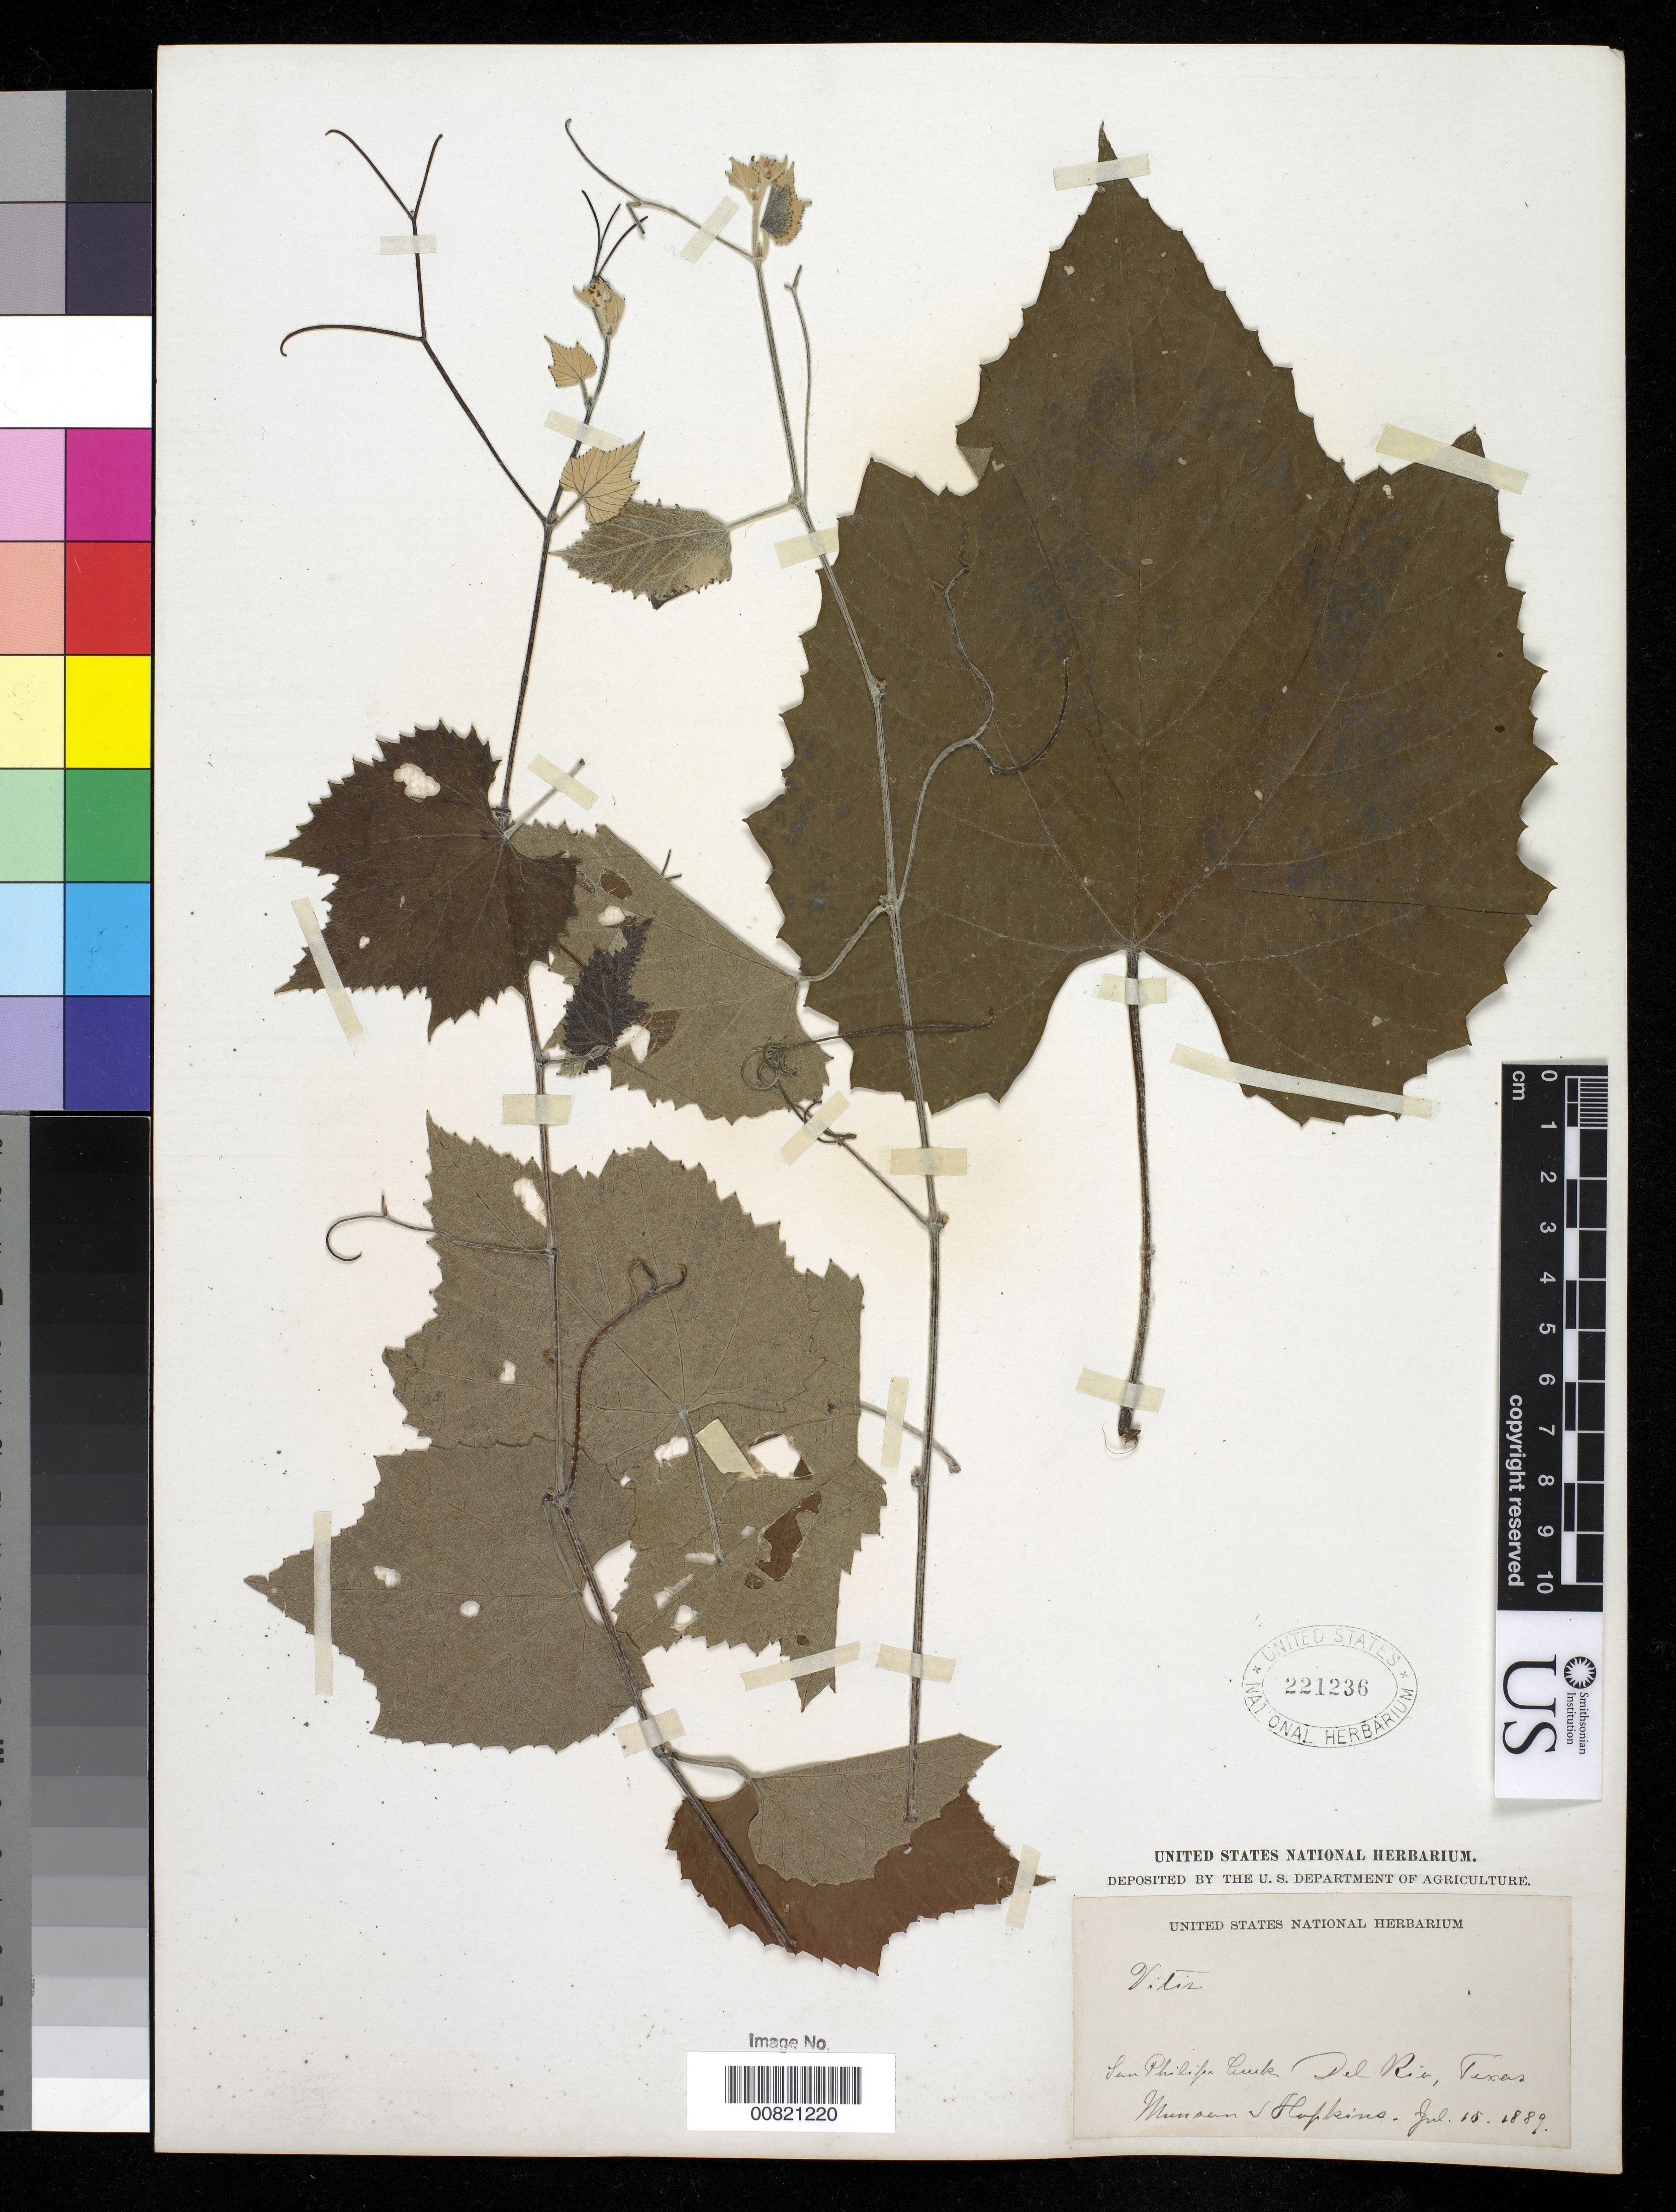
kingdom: Plantae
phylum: Tracheophyta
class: Magnoliopsida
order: Vitales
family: Vitaceae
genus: Vitis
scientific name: Vitis sp.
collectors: T. V. Munson & -. Hopkins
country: United States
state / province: Texas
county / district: Del Rio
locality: Del Rio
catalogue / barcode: US 221236